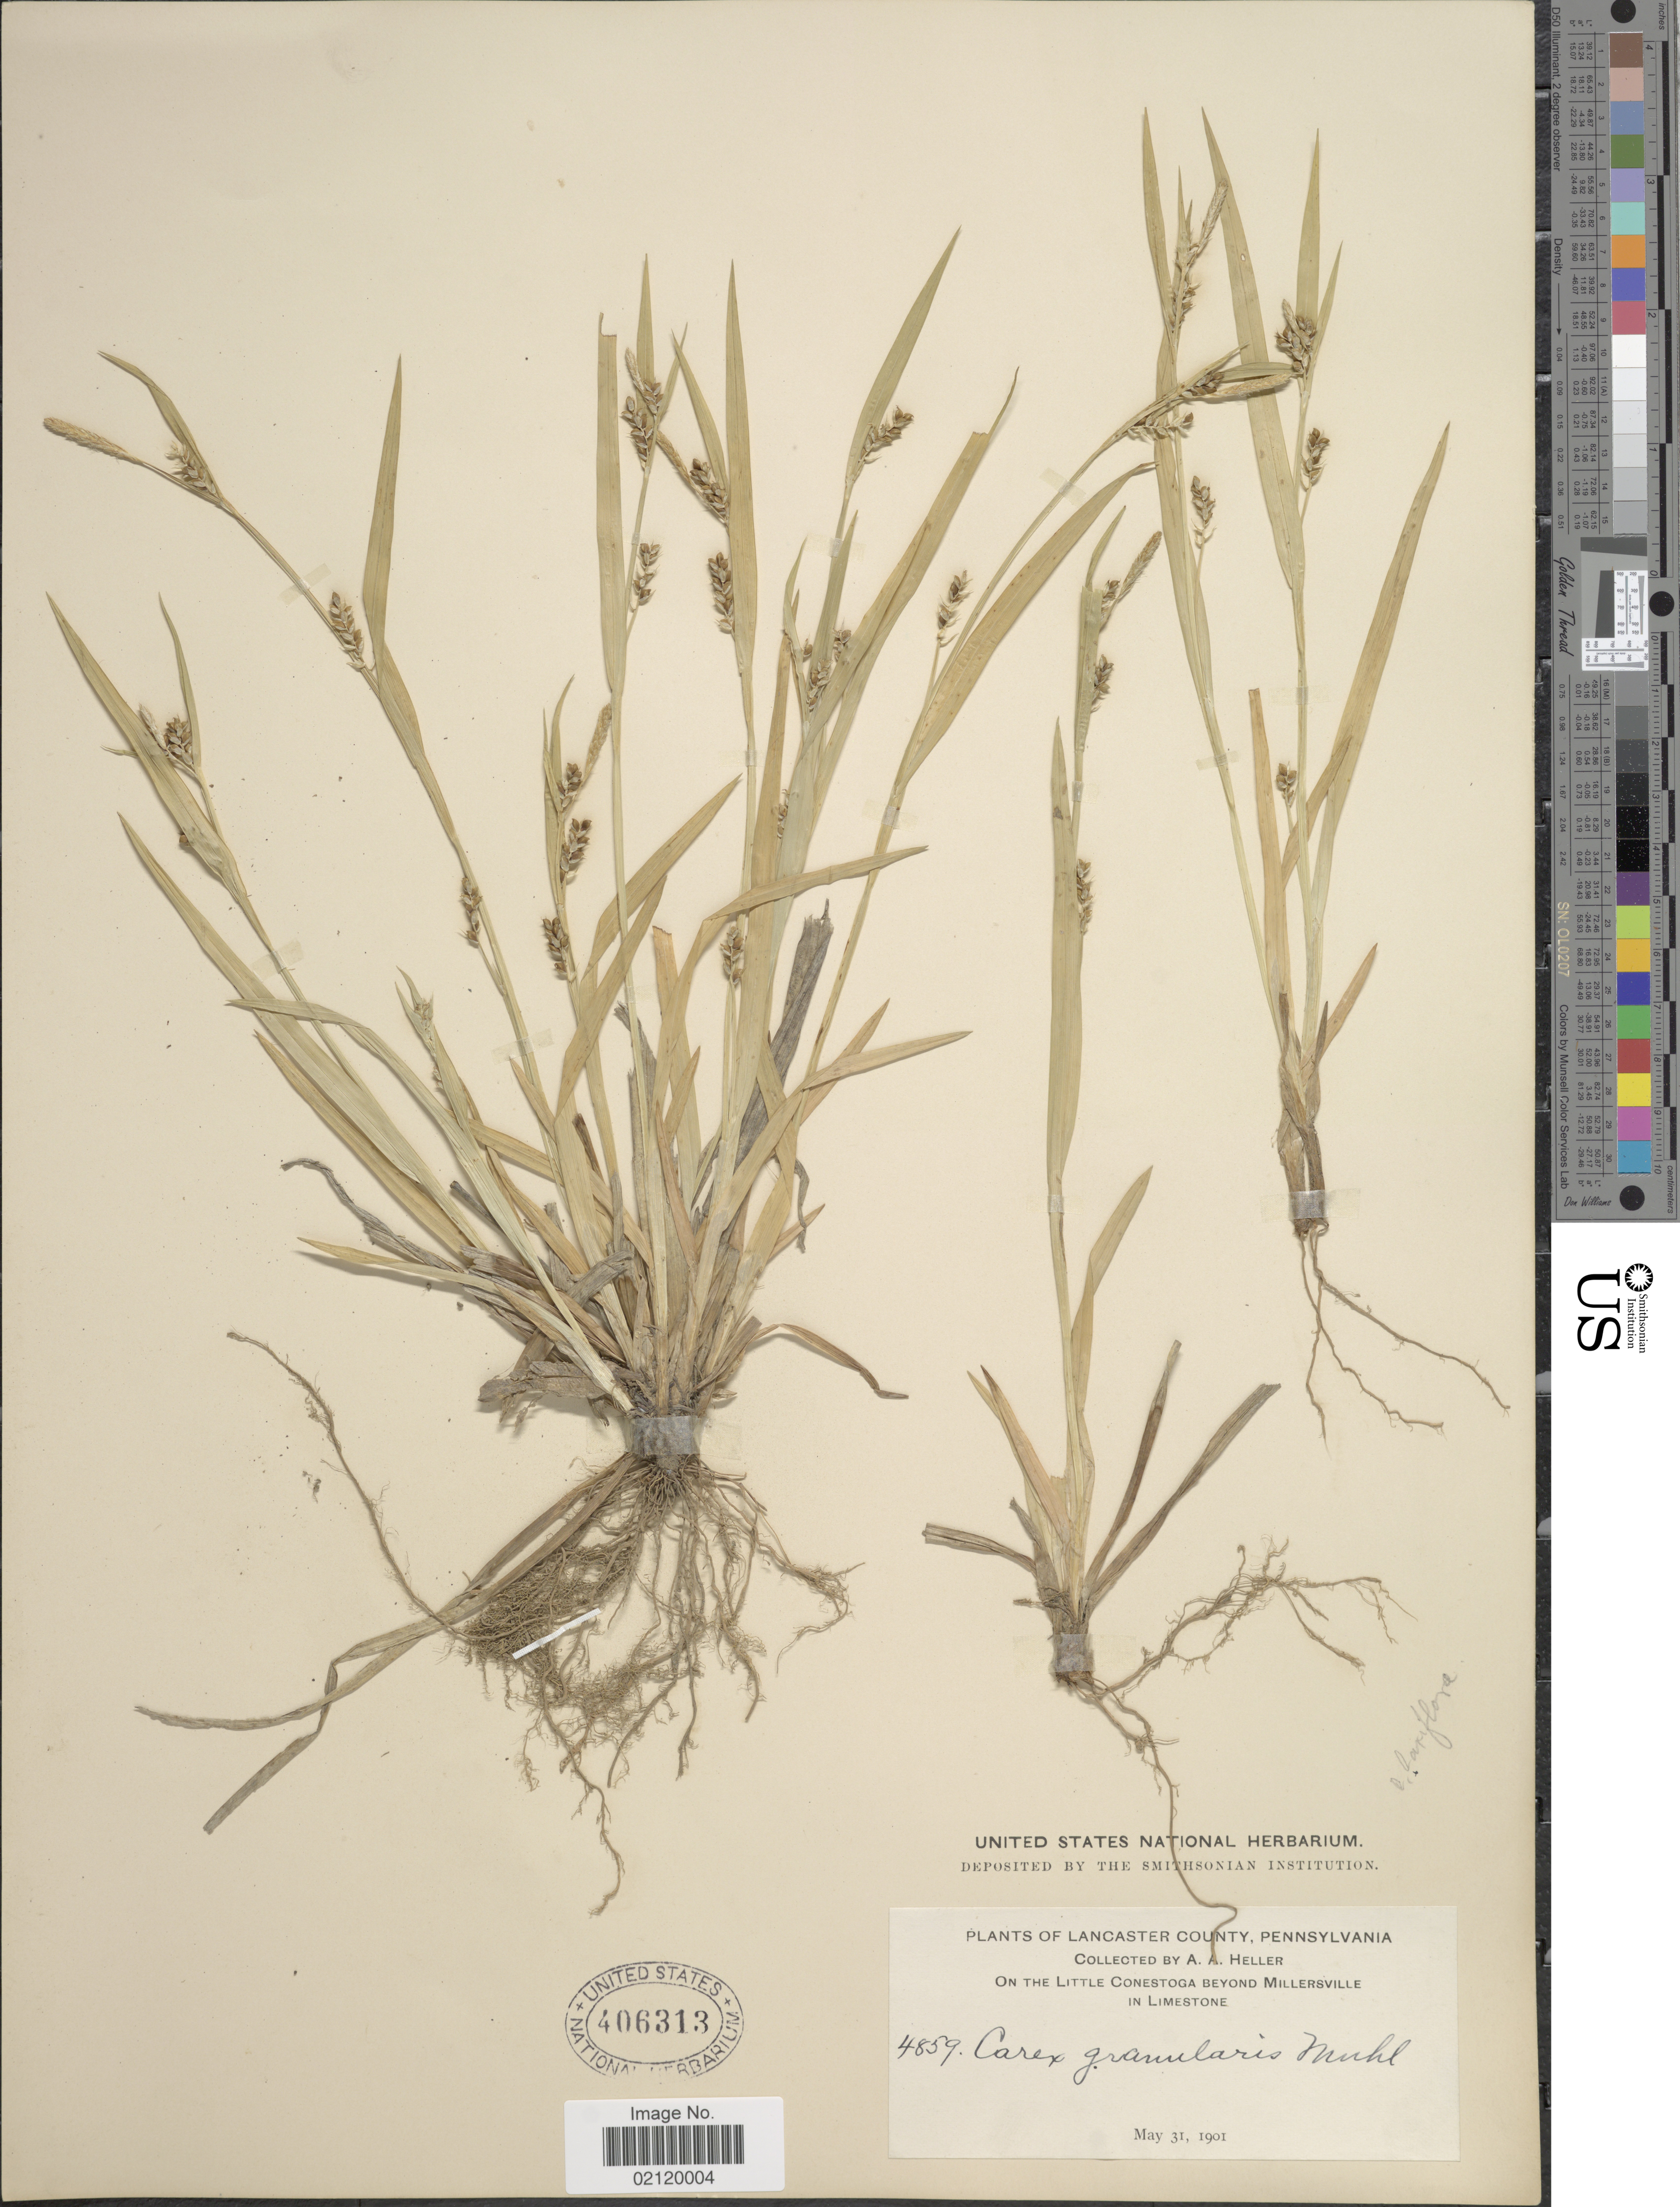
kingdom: Plantae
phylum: Tracheophyta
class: Liliopsida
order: Poales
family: Cyperaceae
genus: Carex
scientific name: Carex laxiflora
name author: Lam.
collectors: A. A. Heller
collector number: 4859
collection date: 1901-05-31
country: United States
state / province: Pennsylvania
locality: Lancaster County. On the little Conestoga Beyond Millersville in Limestone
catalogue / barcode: US 406313